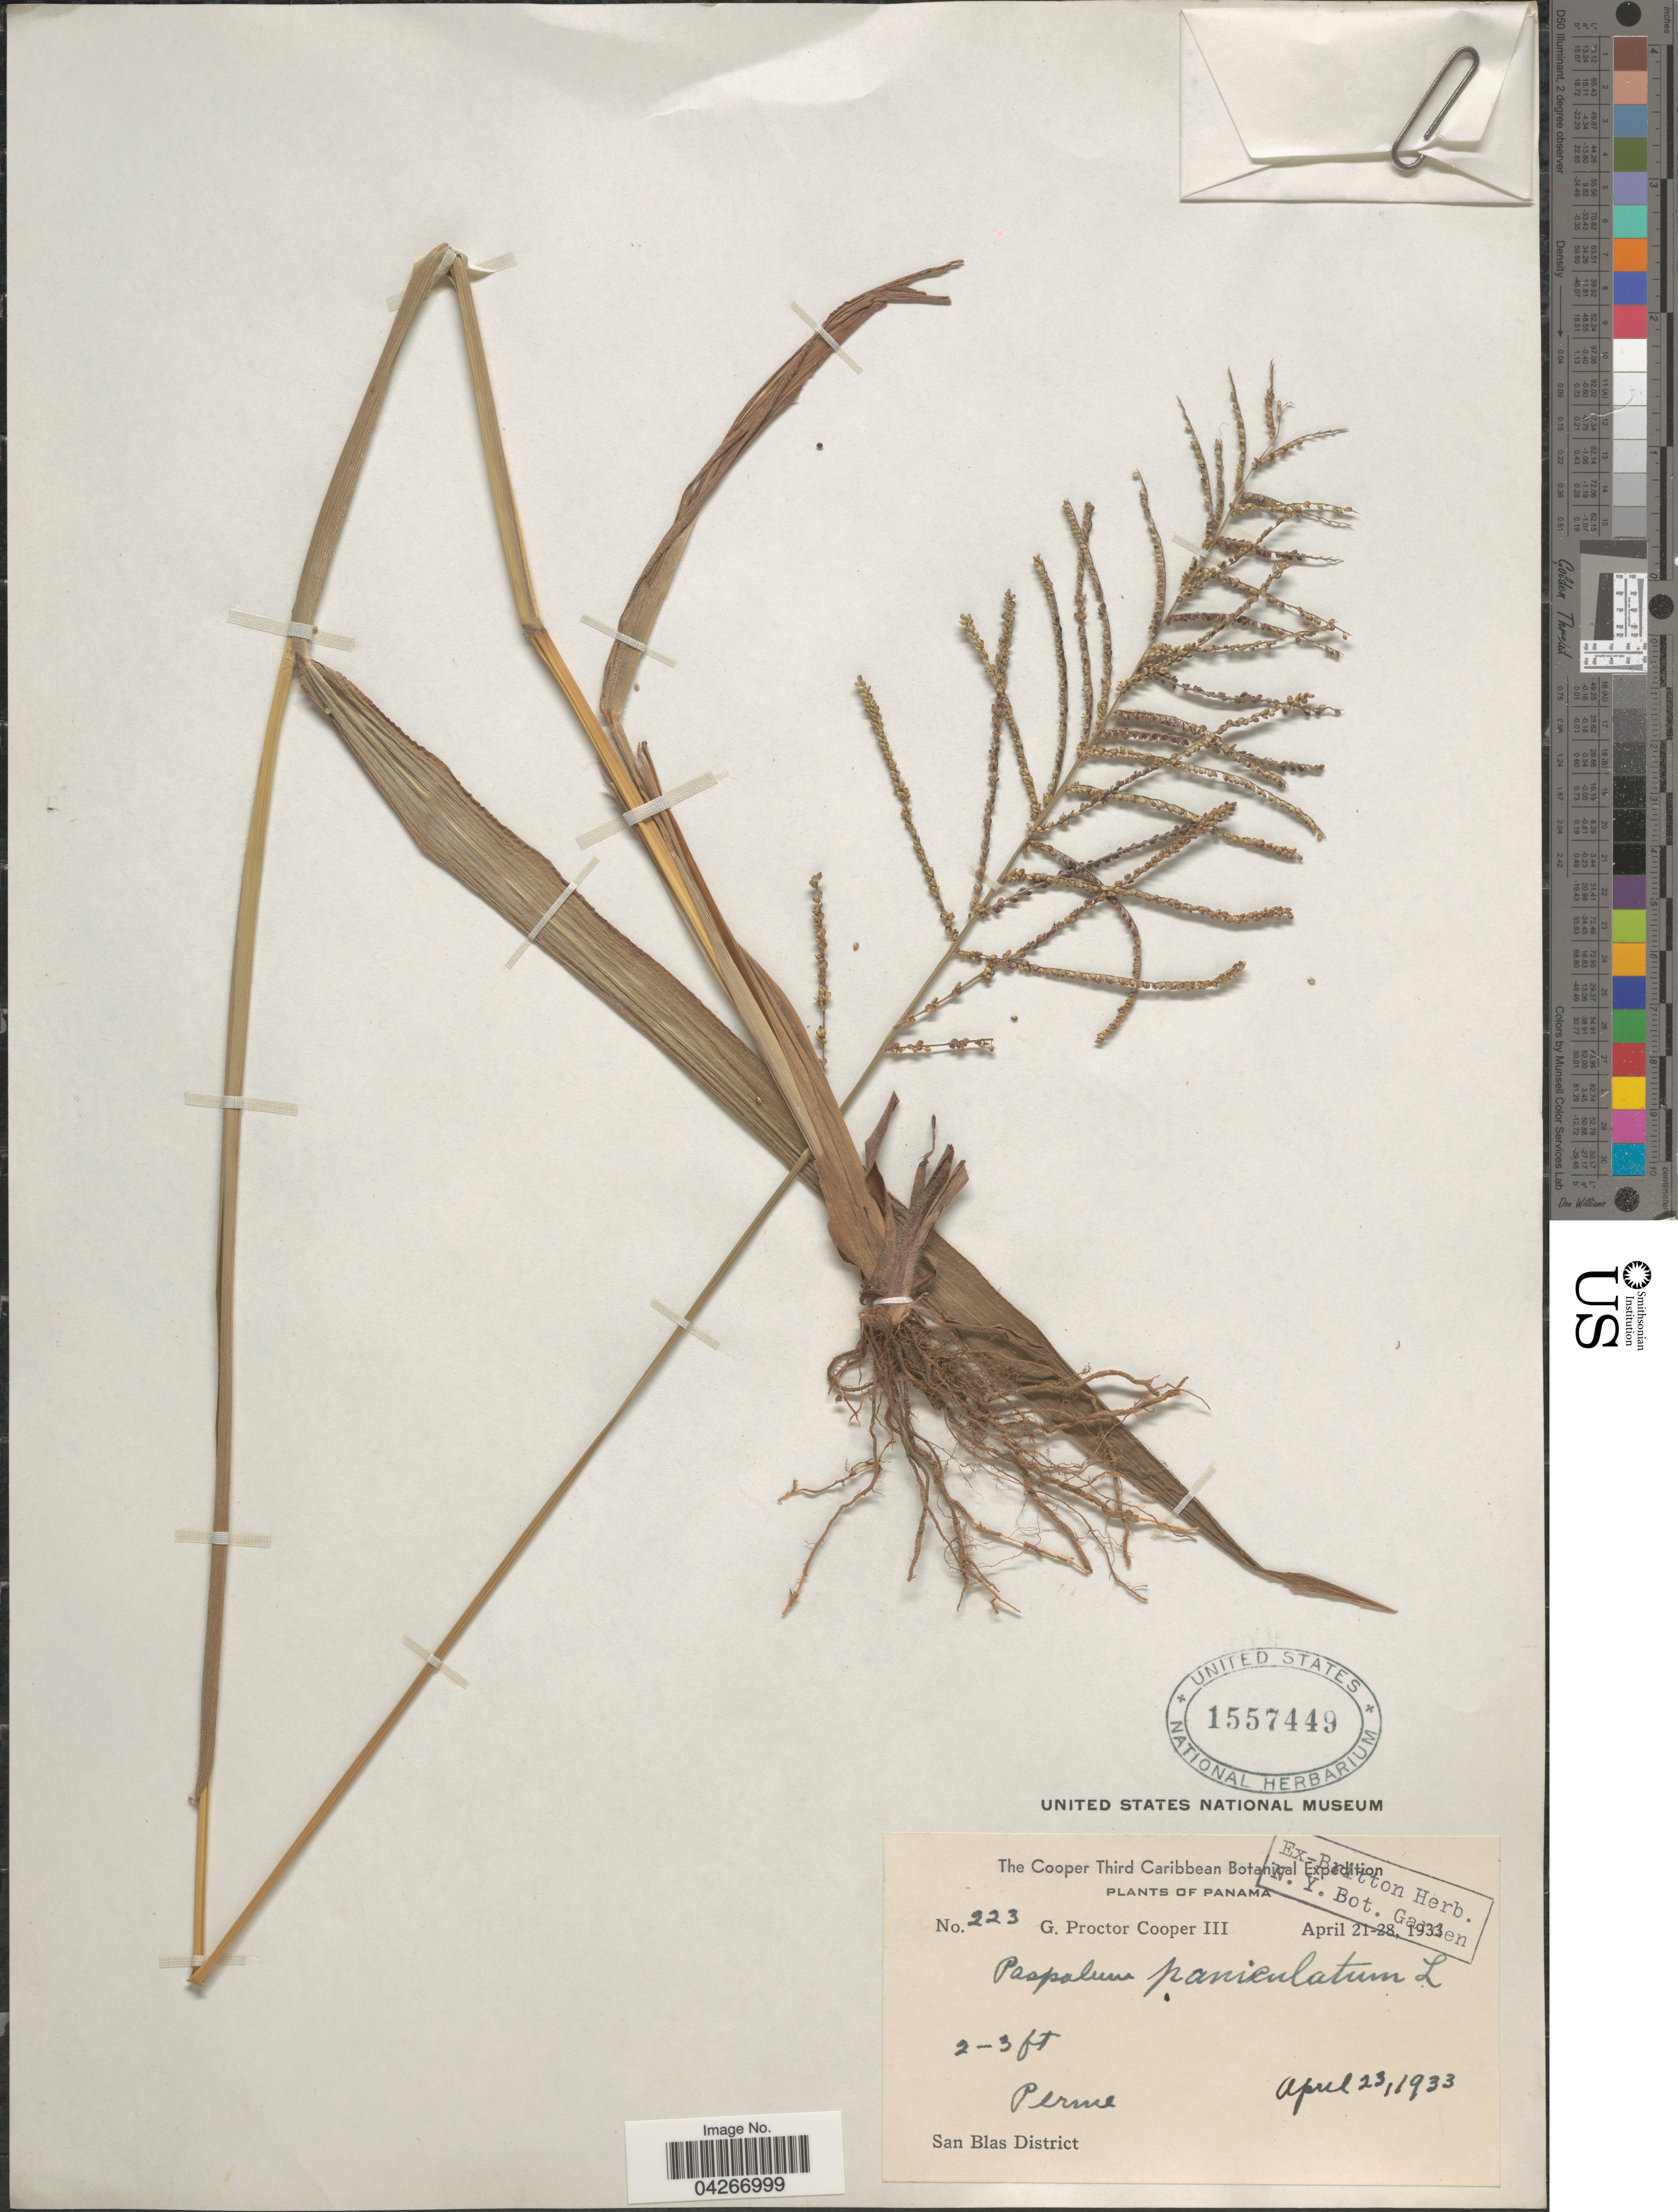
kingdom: Plantae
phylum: Tracheophyta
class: Liliopsida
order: Poales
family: Poaceae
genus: Paspalum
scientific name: Paspalum paniculatum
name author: L.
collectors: G. Cooper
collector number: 223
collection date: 1933-04-23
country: Panama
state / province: Kuna Yala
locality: The Cooper Third Caribbean Botanical Expedition. Perma. San Blas District.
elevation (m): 1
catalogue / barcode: US 1557449